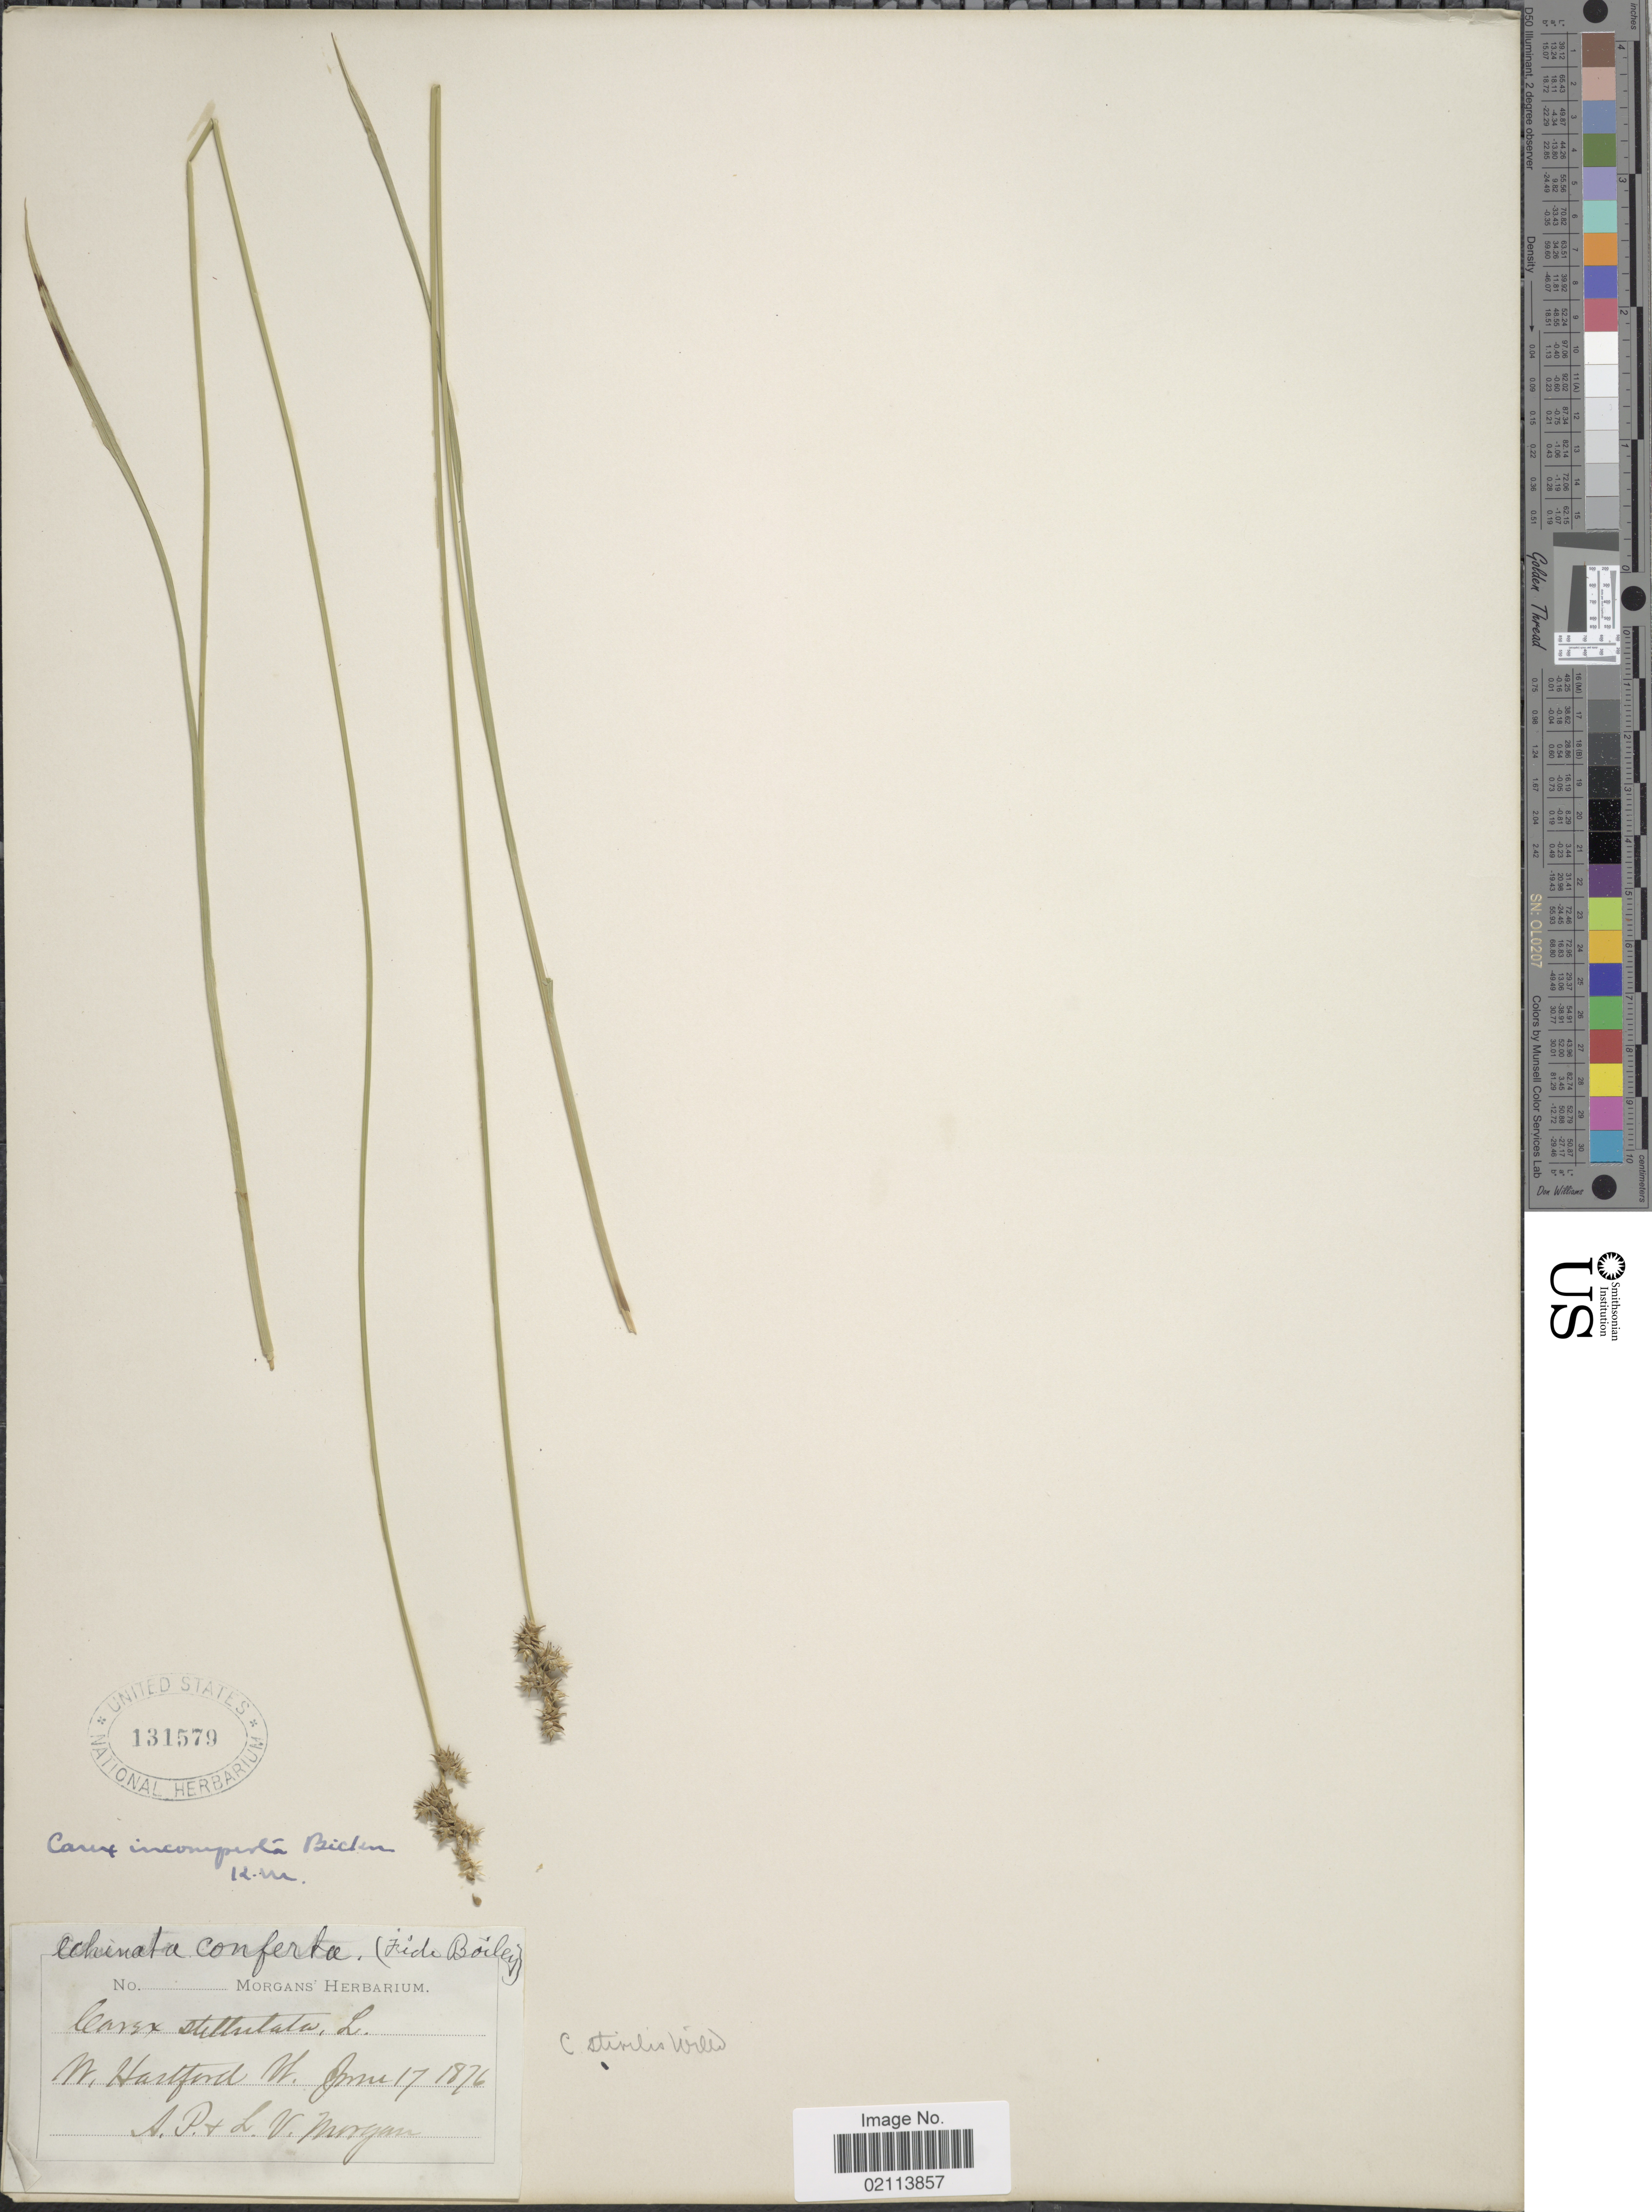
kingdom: Plantae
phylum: Tracheophyta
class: Liliopsida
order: Poales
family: Cyperaceae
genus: Carex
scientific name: Carex echinata subsp. echinata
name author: Murray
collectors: A. Morgan & L. Morgan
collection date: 1876-06-17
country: United States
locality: W. Hartford W.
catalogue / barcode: US 131579